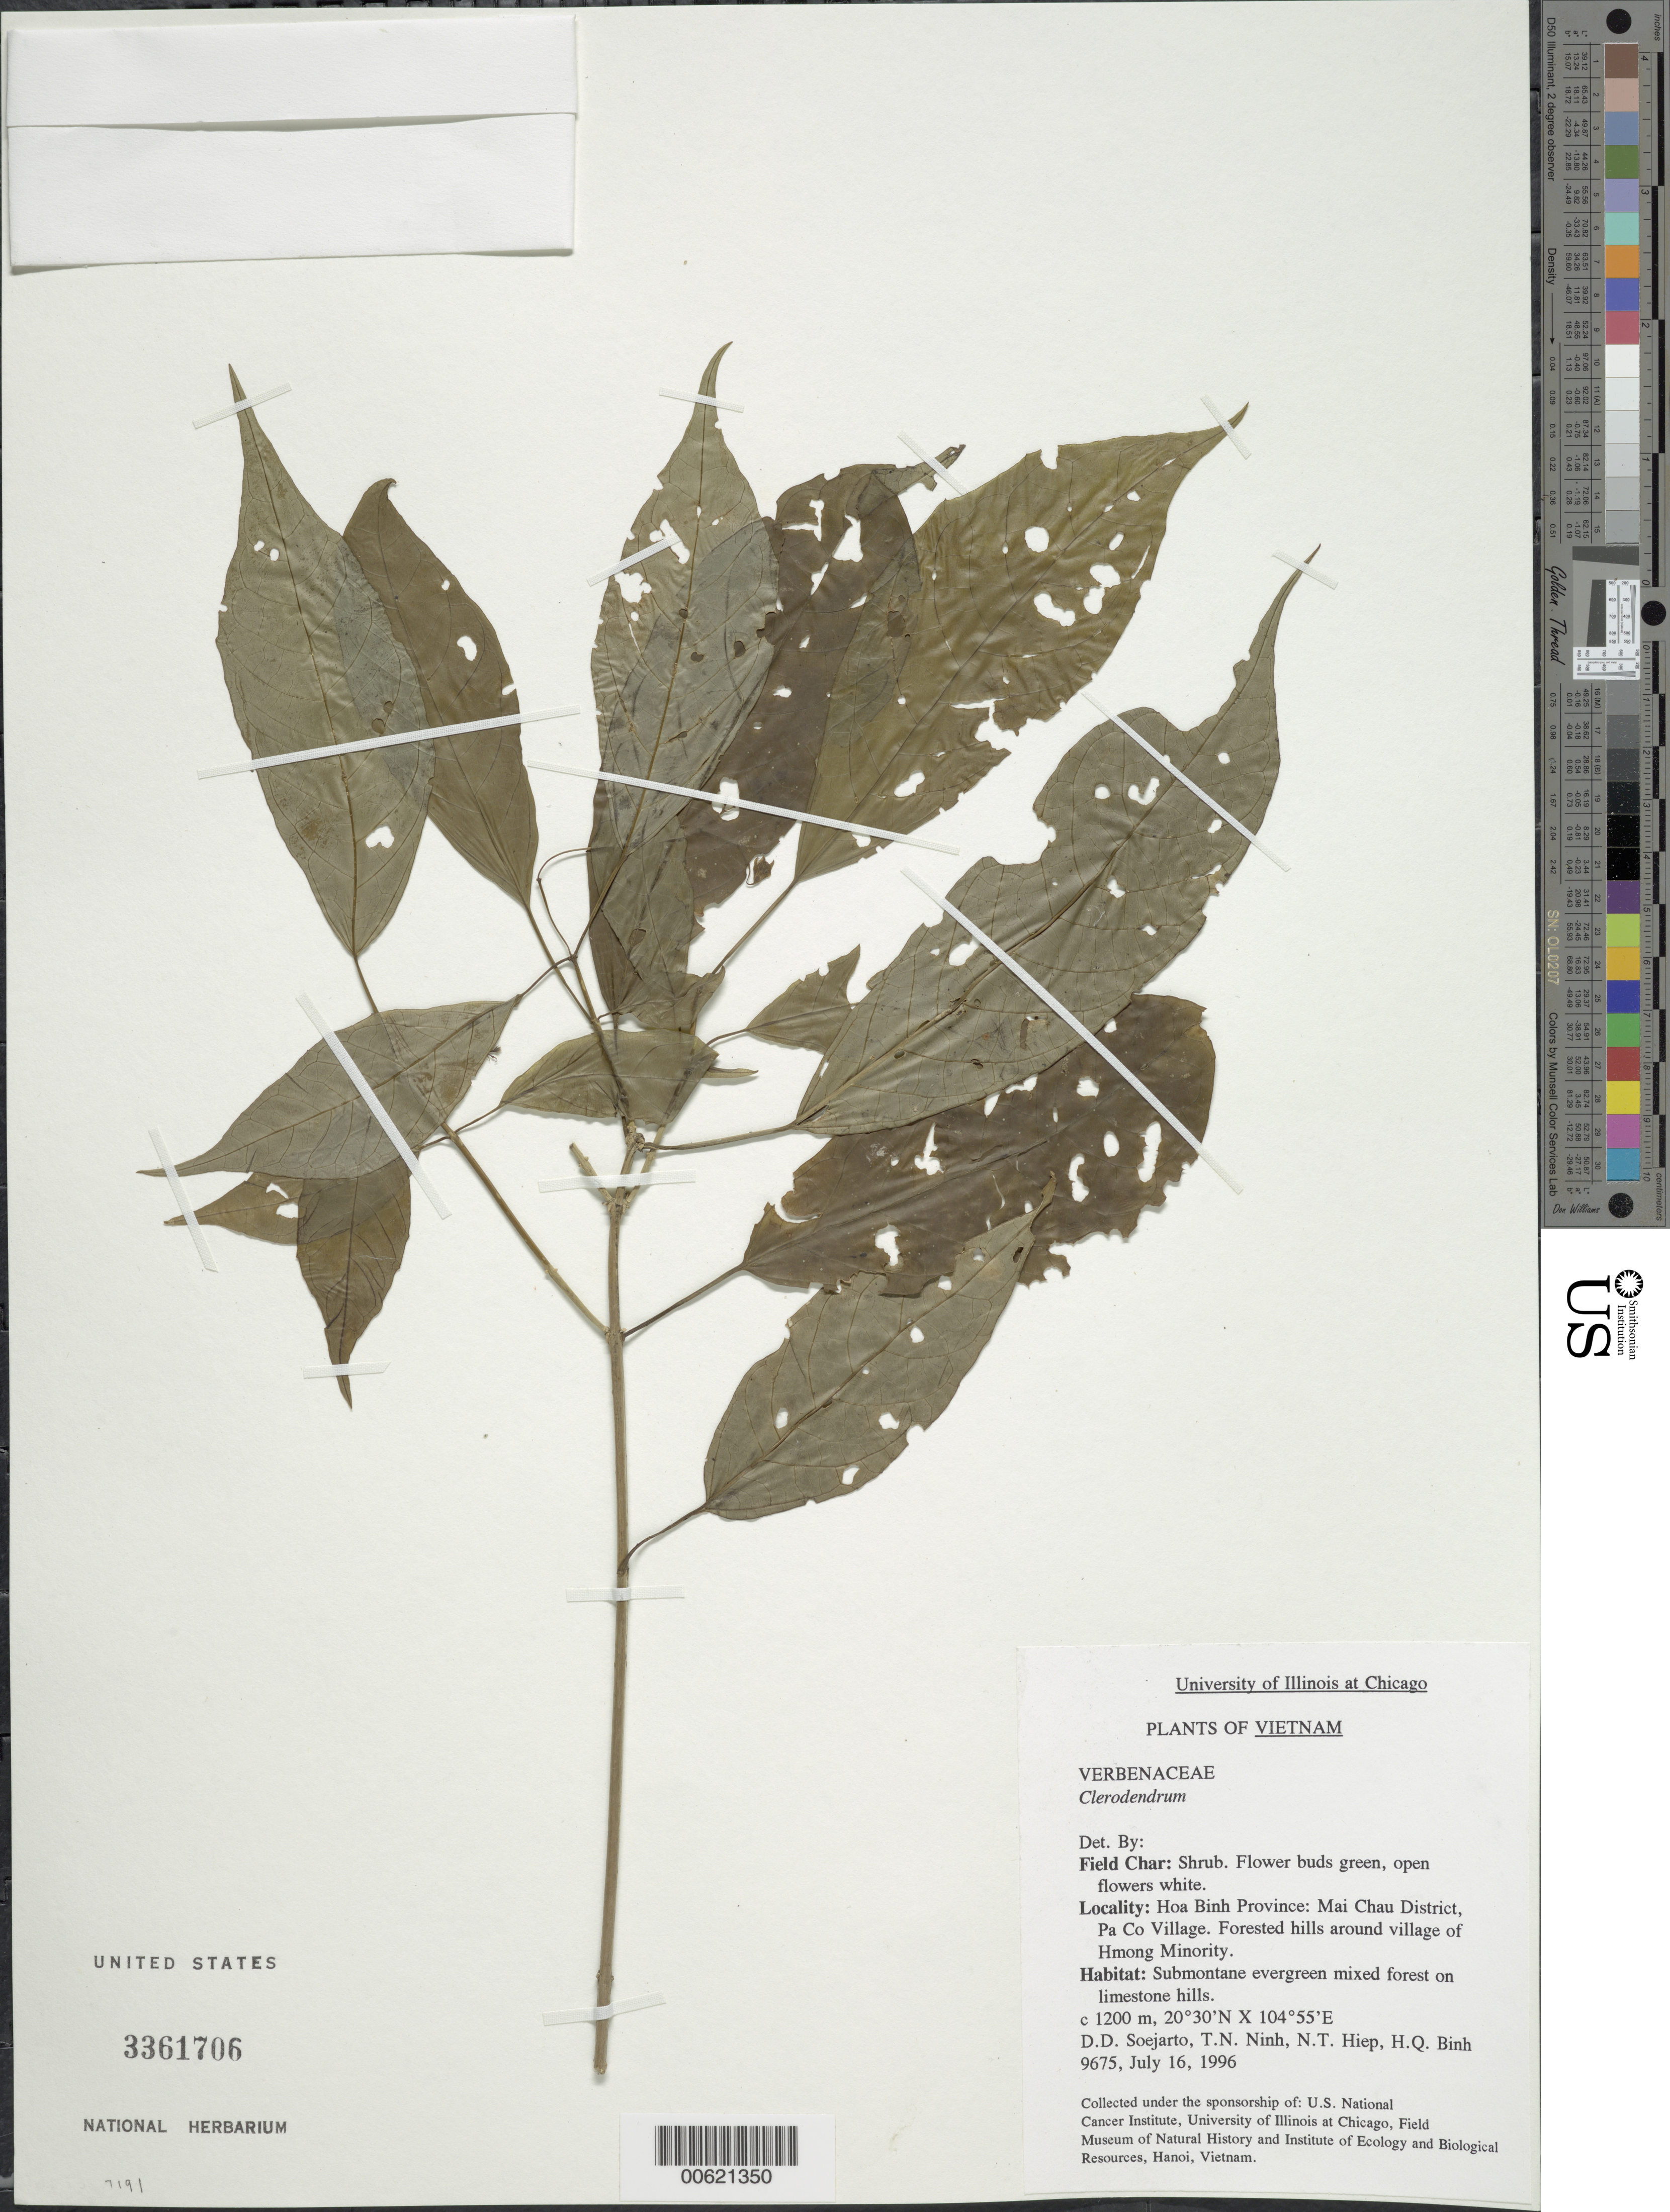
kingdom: Plantae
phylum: Tracheophyta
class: Magnoliopsida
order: Lamiales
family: Lamiaceae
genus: Clerodendrum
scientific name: Clerodendrum sp.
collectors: T. N. Ninh, N. T. Hiep & H. Q. Binh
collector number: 9675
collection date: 1996-07-16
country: Vietnam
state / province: Hoa Binh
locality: Mai Chau District, Pa Co Village, Forested hills around village of Hmong Minority.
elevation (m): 1200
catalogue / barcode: US 3361706